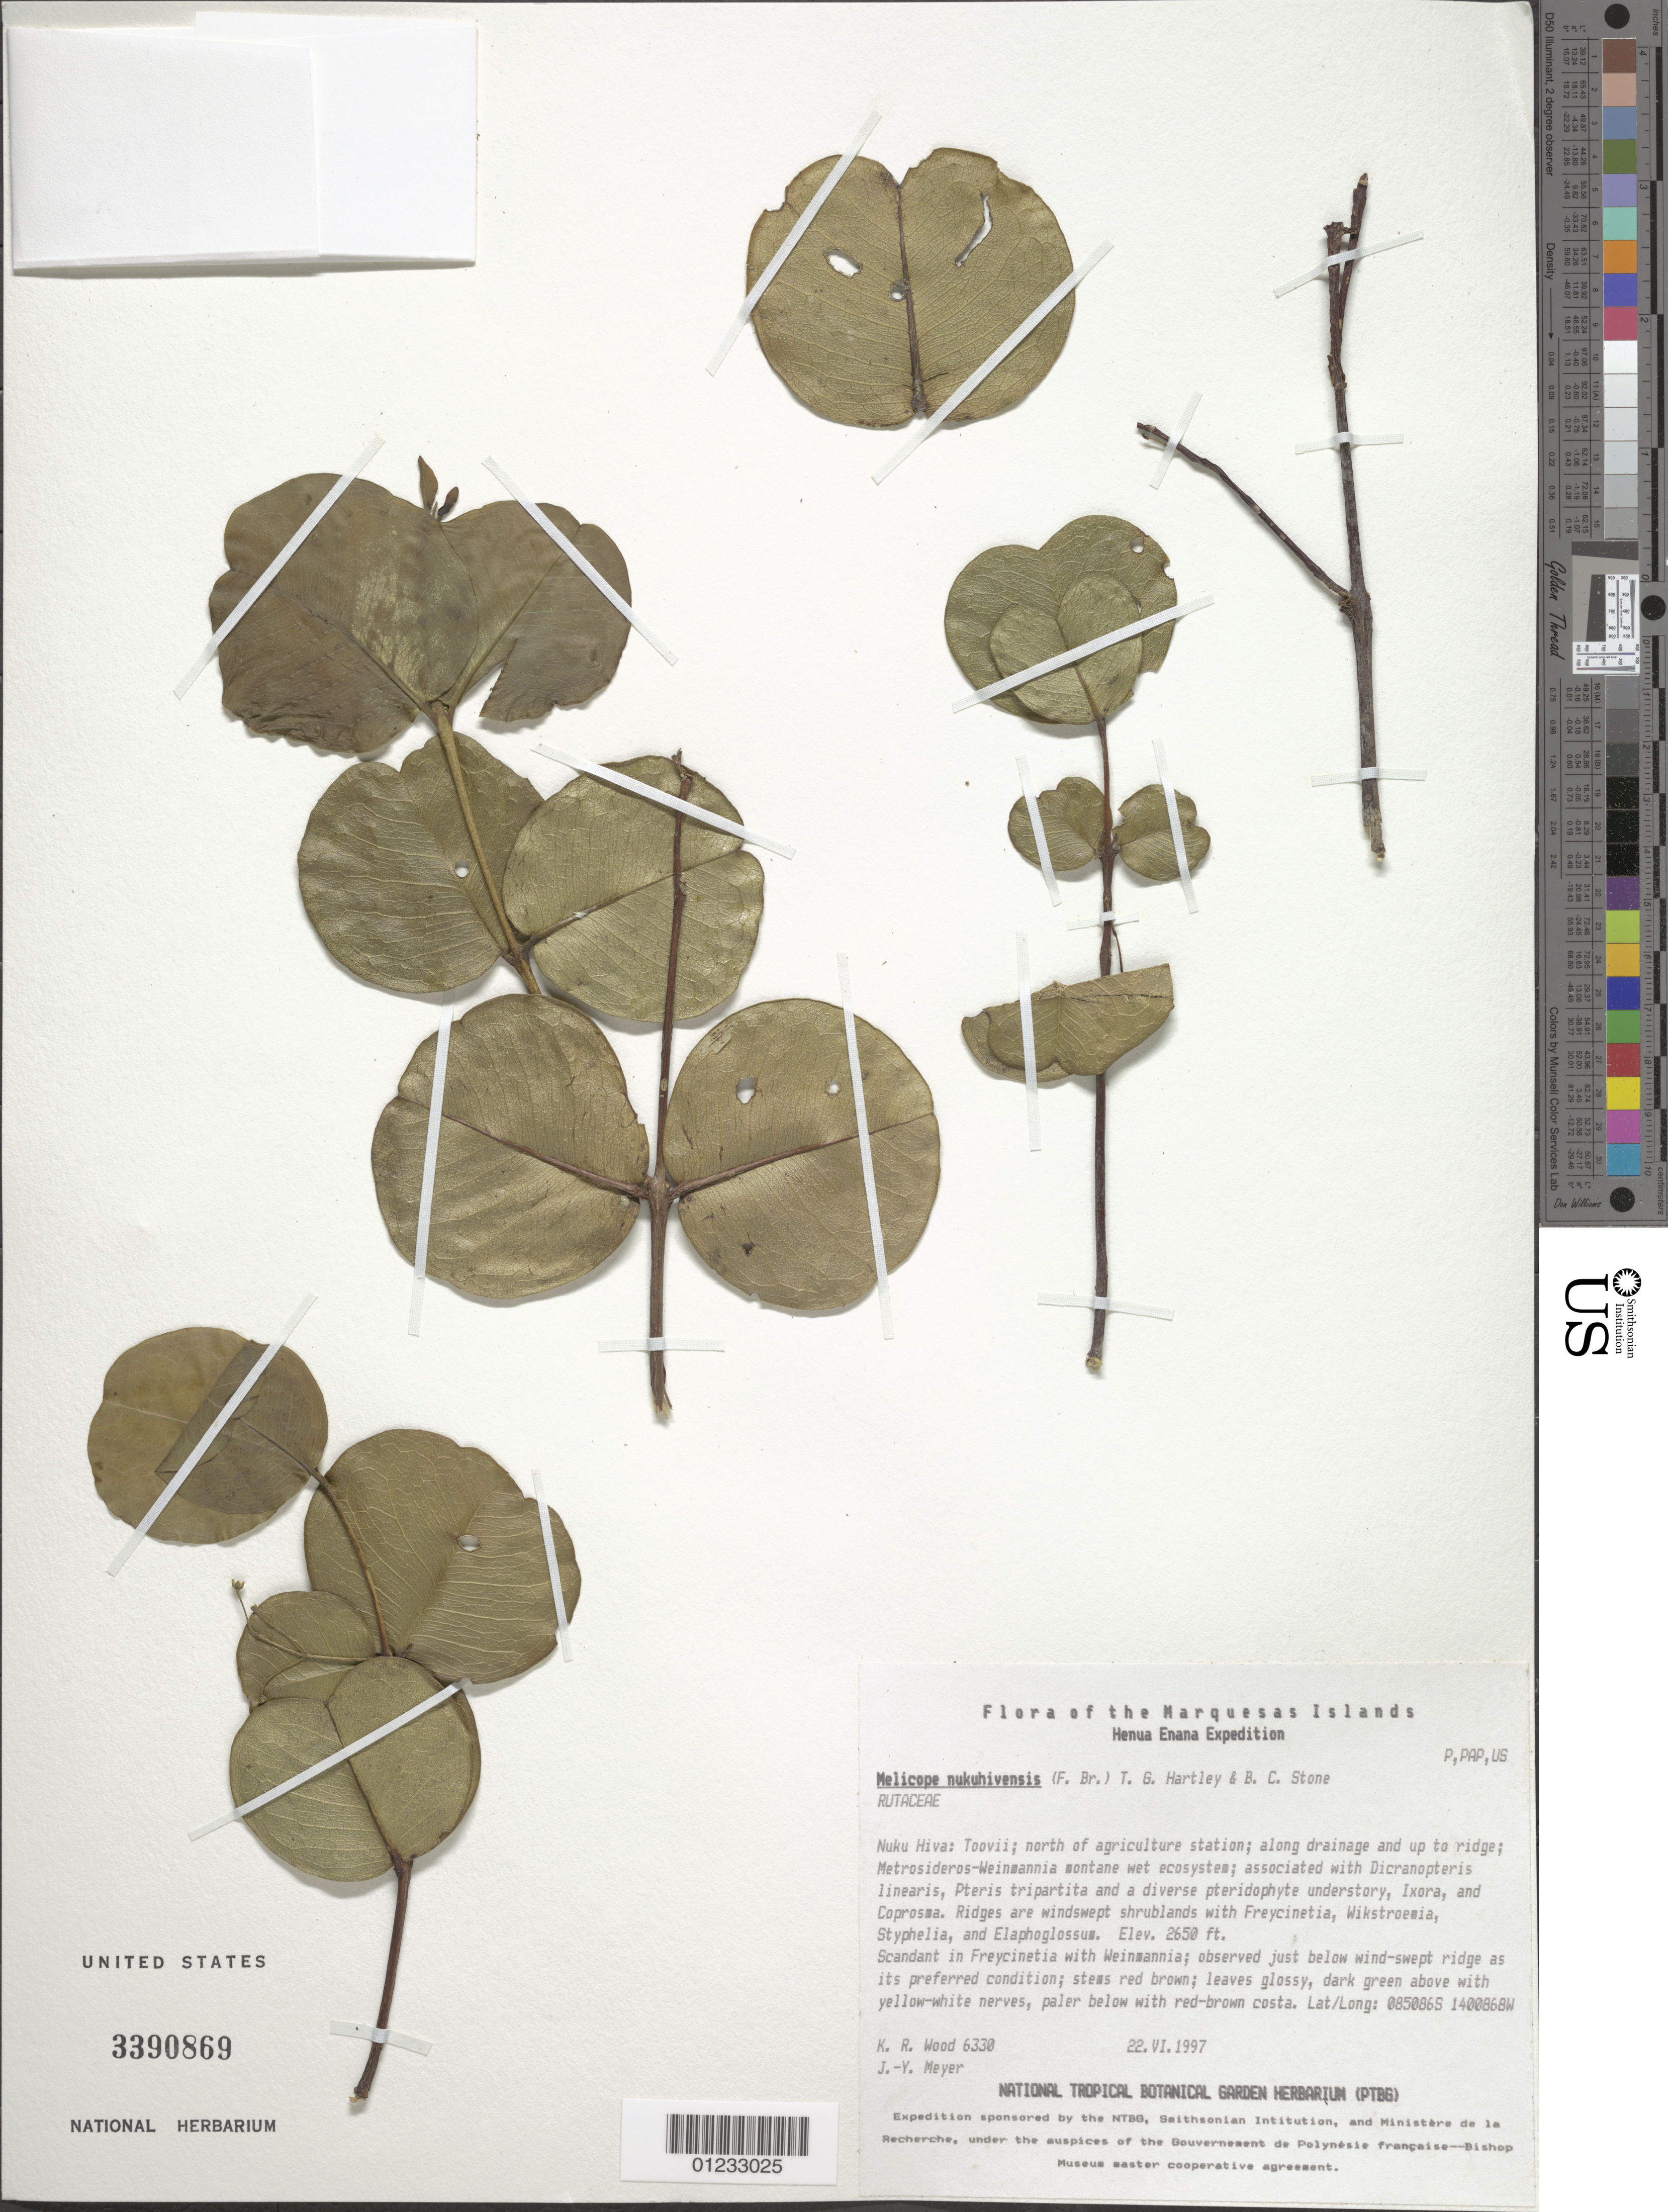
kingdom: Plantae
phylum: Tracheophyta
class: Magnoliopsida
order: Sapindales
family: Rutaceae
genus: Melicope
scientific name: Melicope nukuhivensis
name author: (F. Br.) T.G. Hartley & B.C. Stone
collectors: K. R. Wood & J.-Y. Meyer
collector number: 6330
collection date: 1997-06-22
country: French Polynesia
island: Nuku Hiva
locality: Toovii, N of agriculture station, along drainage and up to ridge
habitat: Metrosideros - Weinmannia montane wet ecosystem; ridges are windswept shrublands. Scandant in Freycinetia with Weinmannia; observed just below wind swept ridge as its preferred condition;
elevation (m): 808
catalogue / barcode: US 3390869